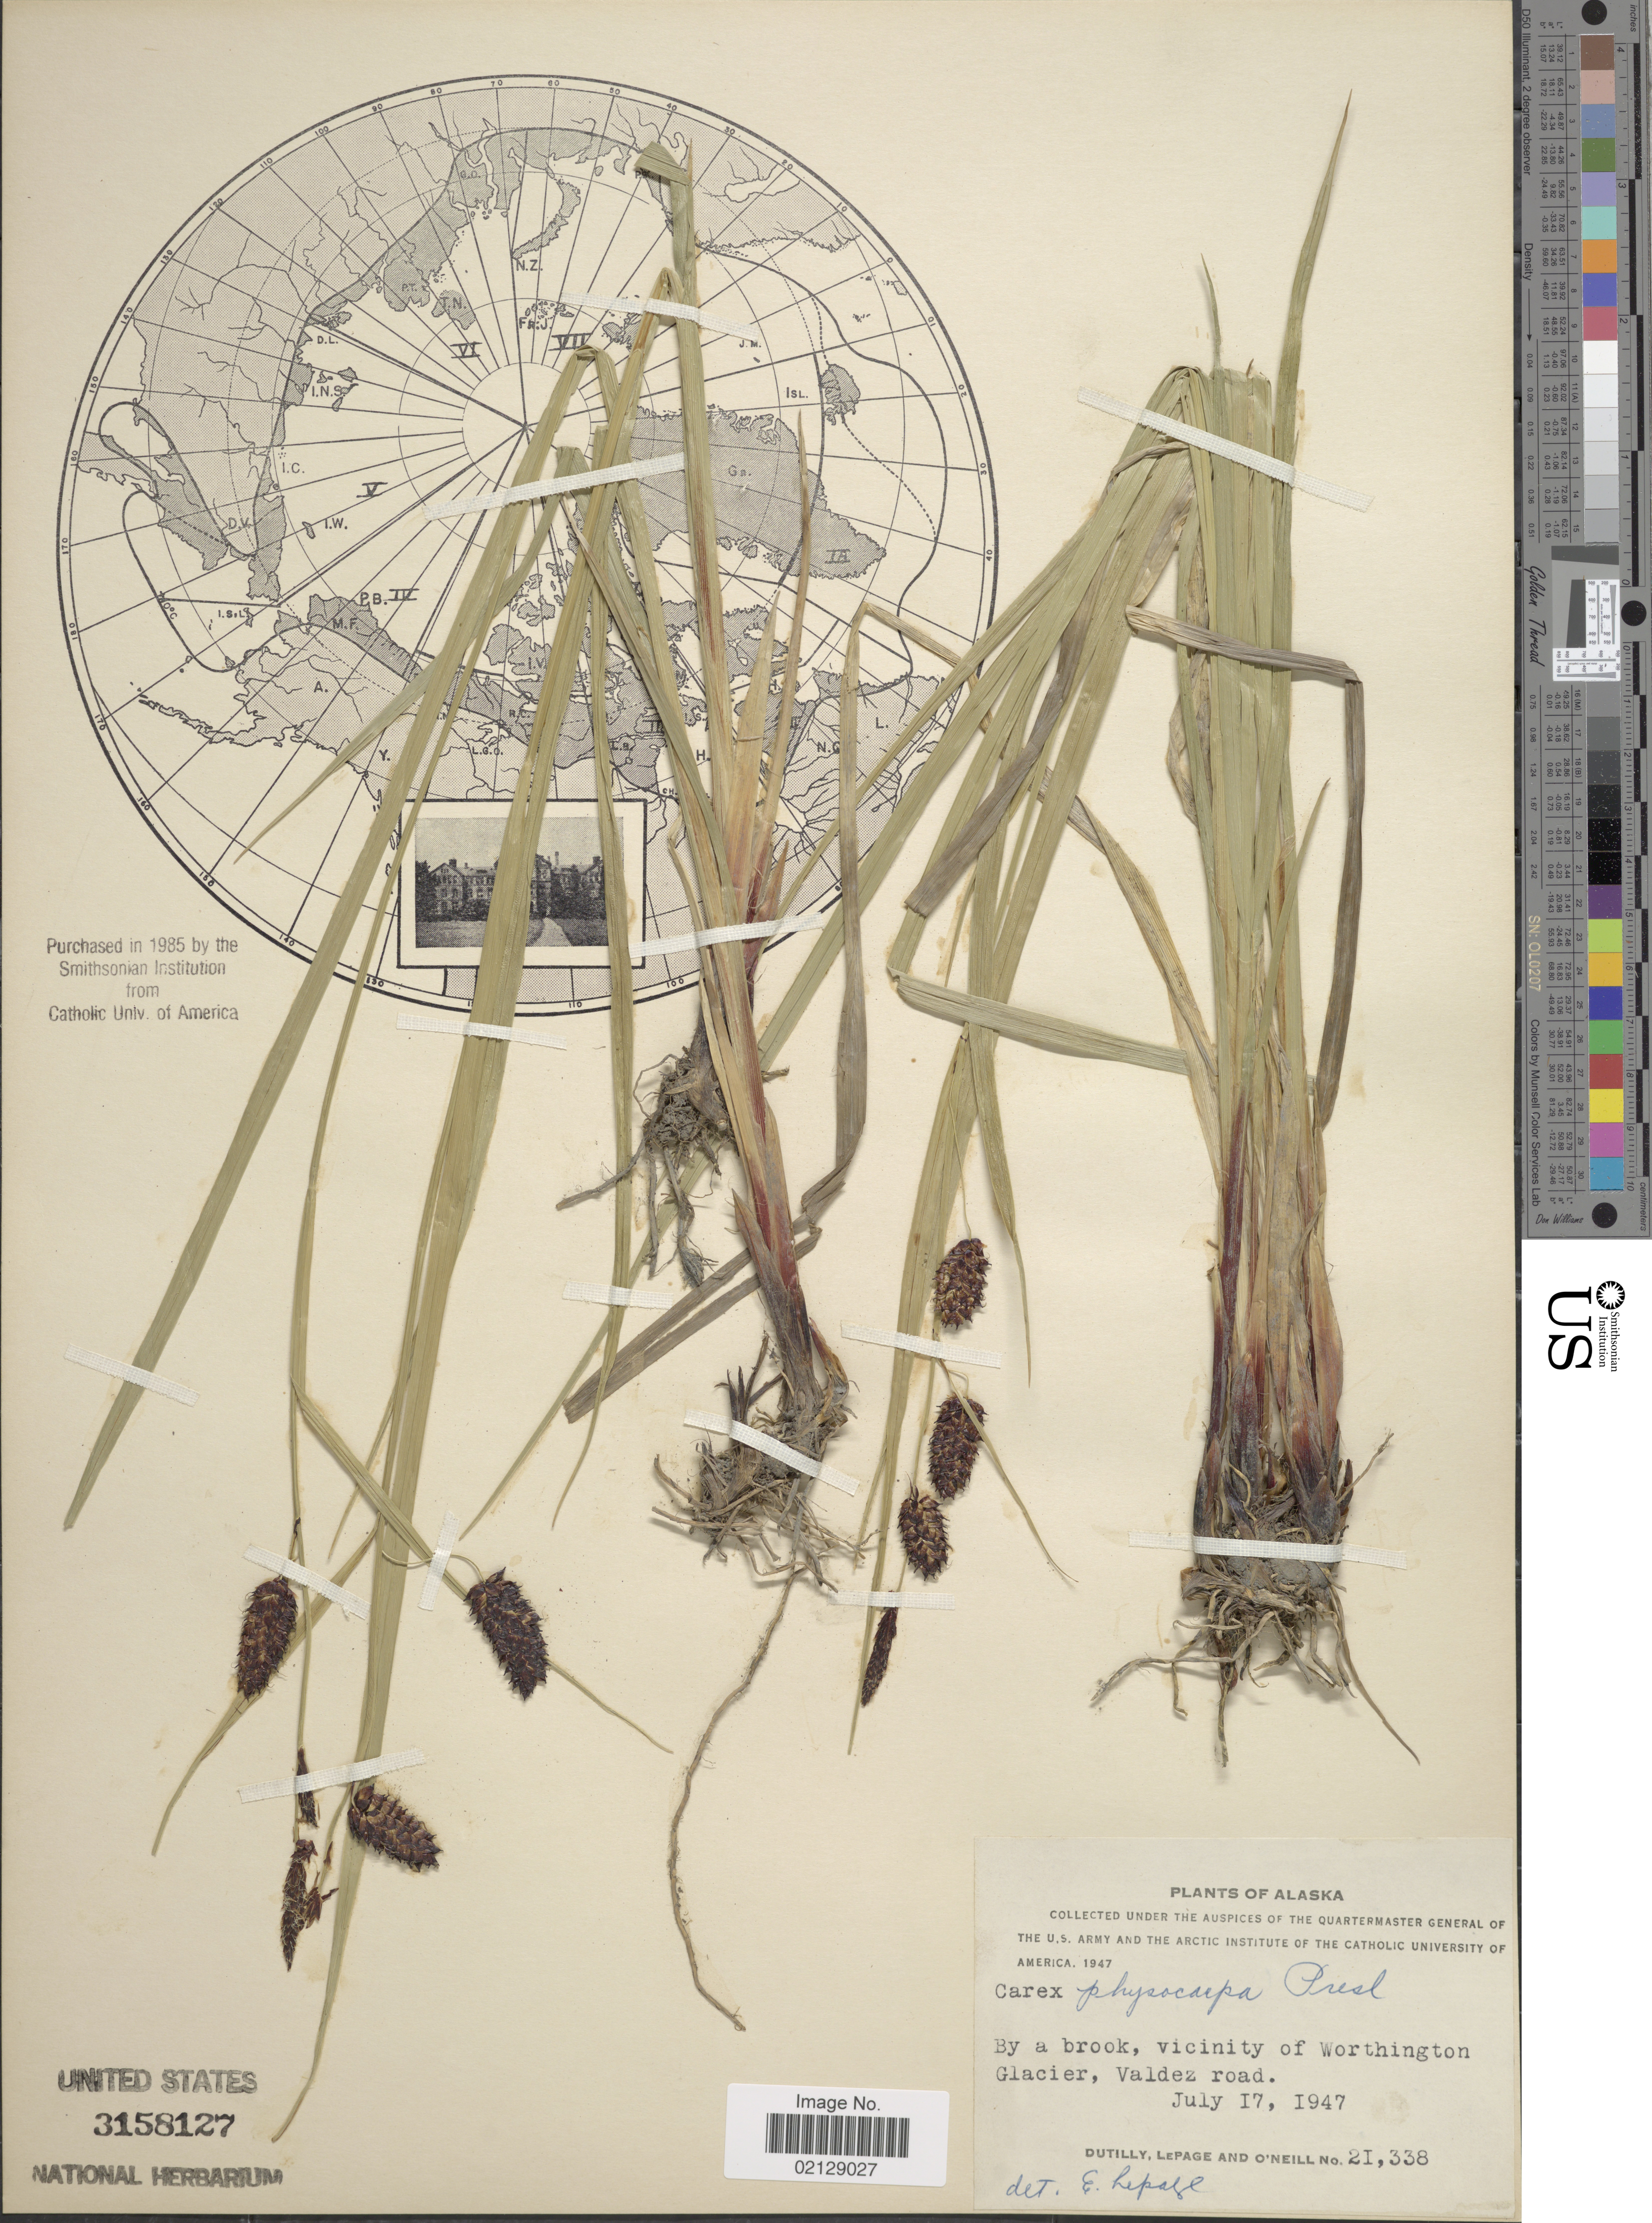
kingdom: Plantae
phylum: Tracheophyta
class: Liliopsida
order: Poales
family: Cyperaceae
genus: Carex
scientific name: Carex saxatilis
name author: L.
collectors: -. Dutilly, -. LePage & -. O'Neill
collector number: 21338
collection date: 1947-07-17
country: United States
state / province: Alaska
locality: By a brook, vicinity of Worthington Glacier, Valdez Road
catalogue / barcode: US 3158127